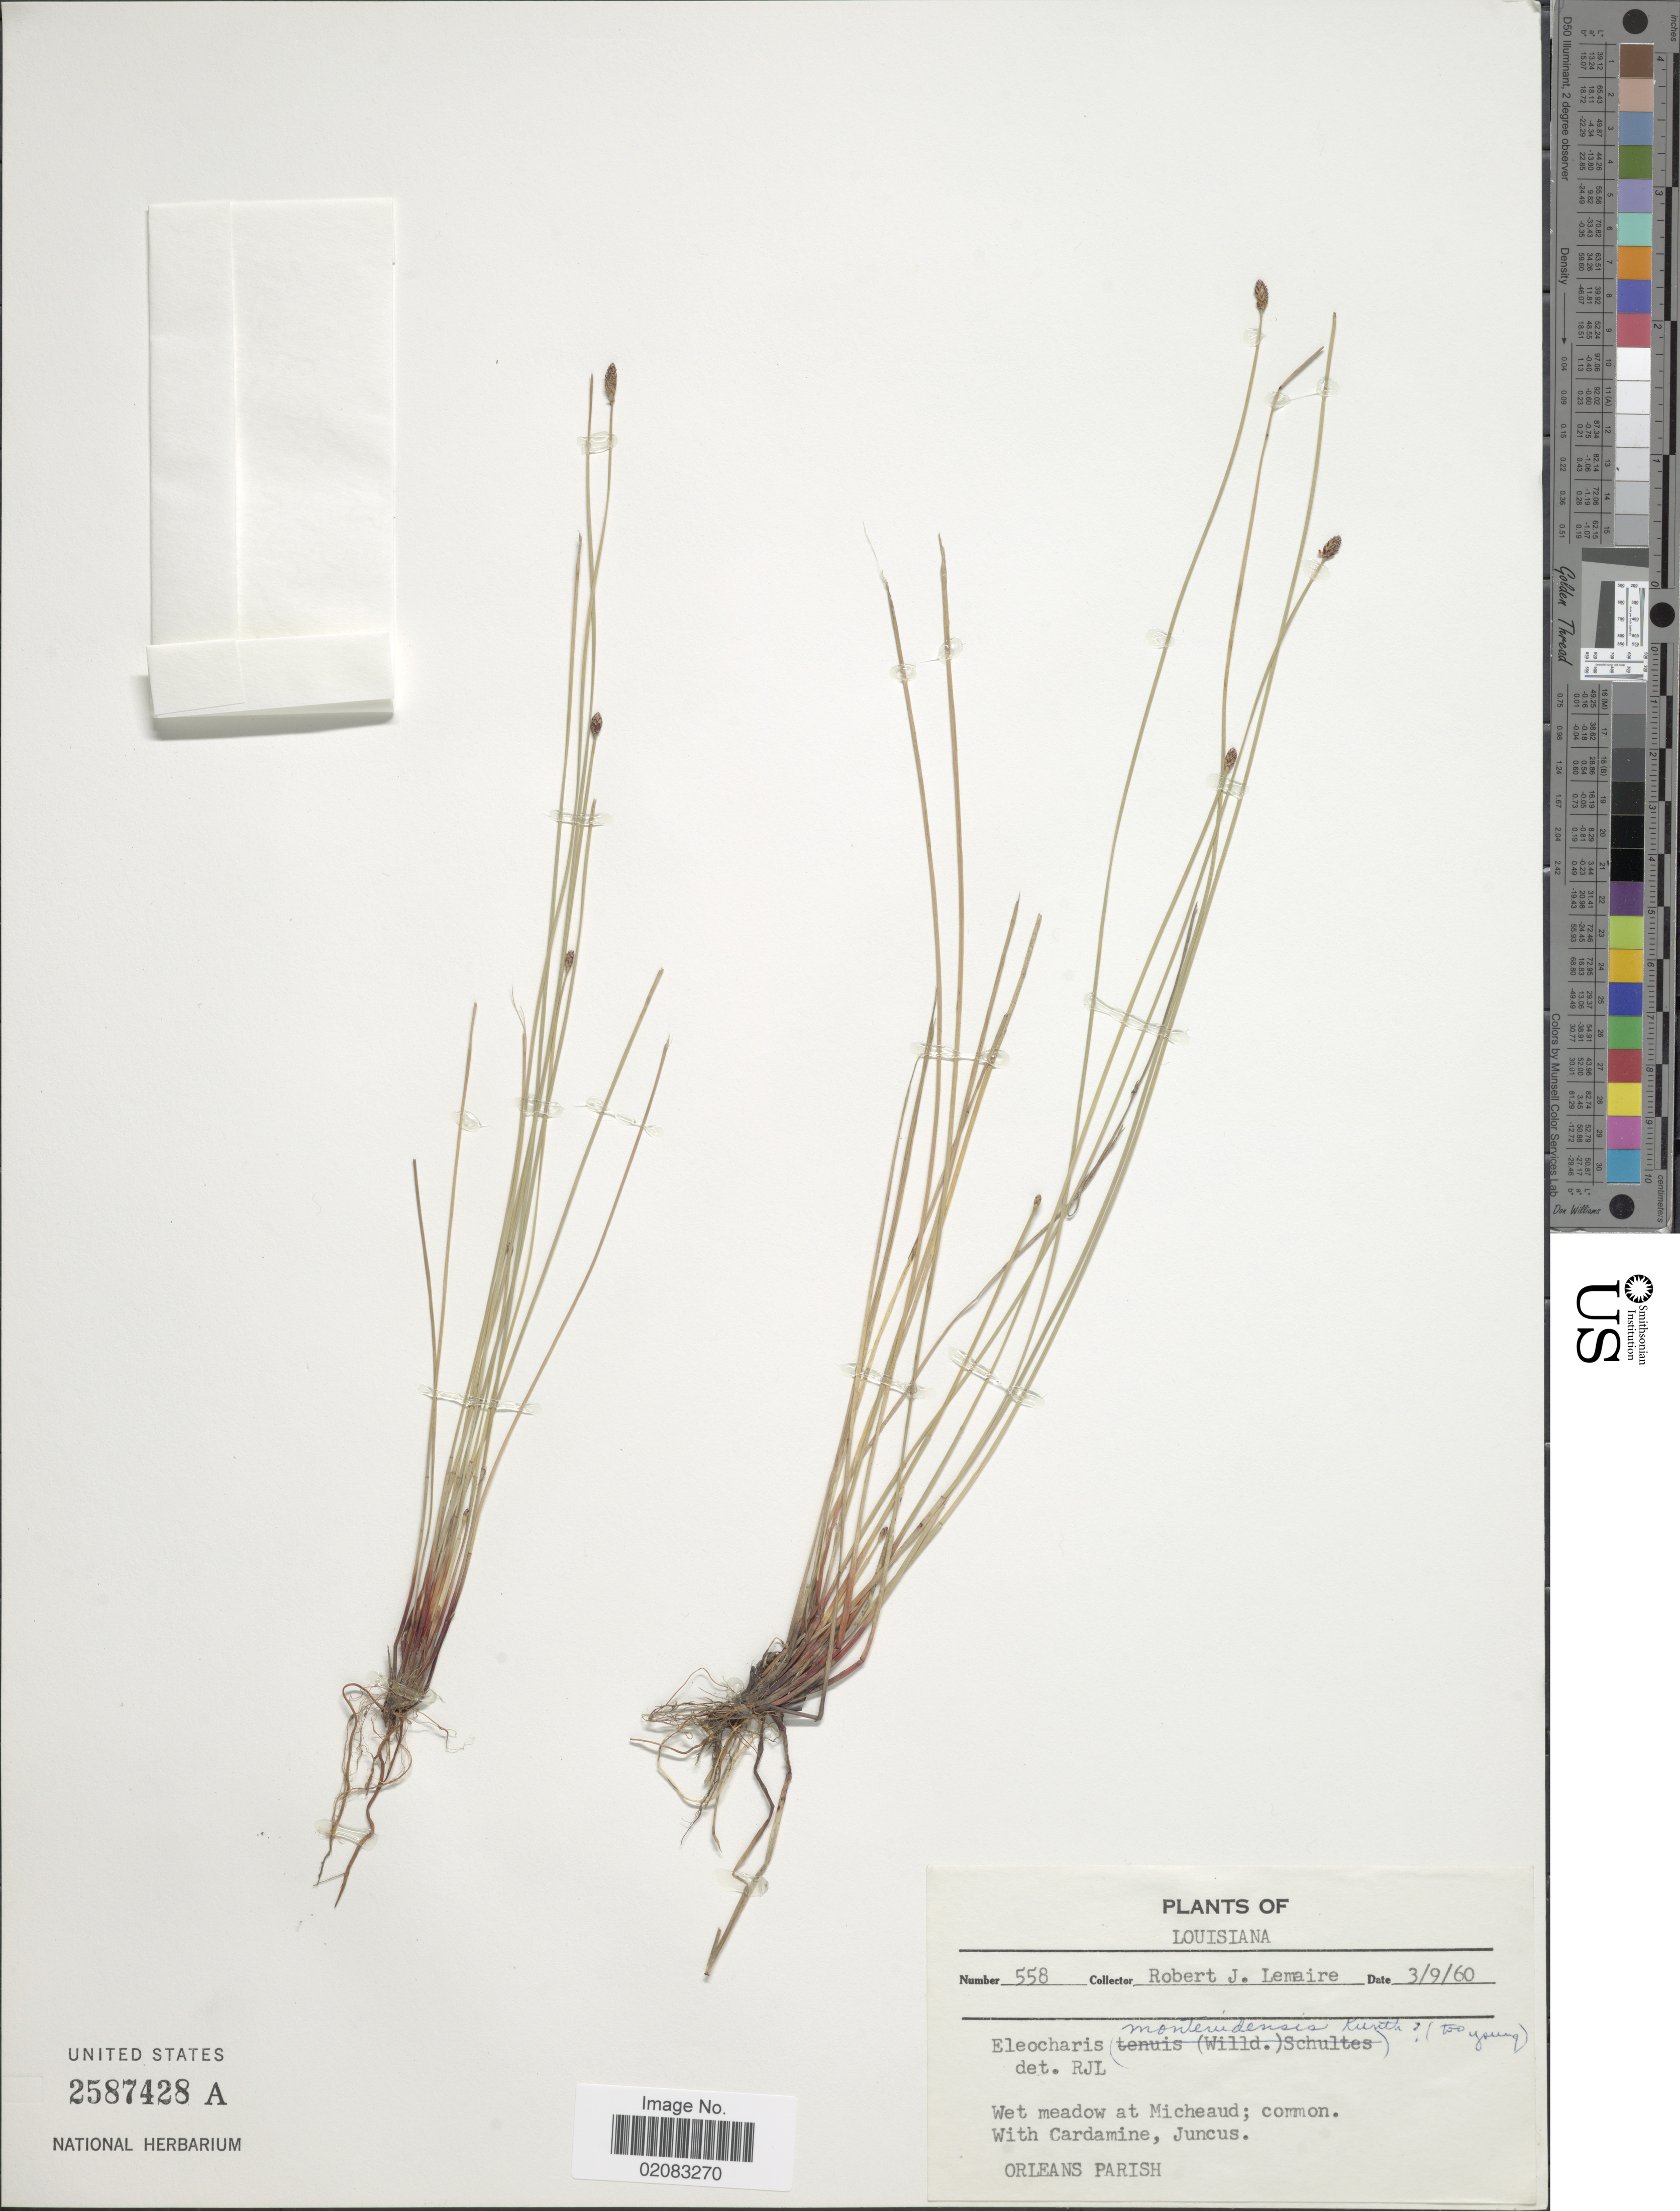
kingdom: Plantae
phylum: Tracheophyta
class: Liliopsida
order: Poales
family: Cyperaceae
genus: Eleocharis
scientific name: Eleocharis montevidensis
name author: Kunth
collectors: R. J. Lemaire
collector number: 558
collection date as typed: Transcribed d/m/y: 9/3/60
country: United States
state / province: Louisiana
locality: Wet meadow at Miceaud; common. Orleans Parish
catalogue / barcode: US 2587428A